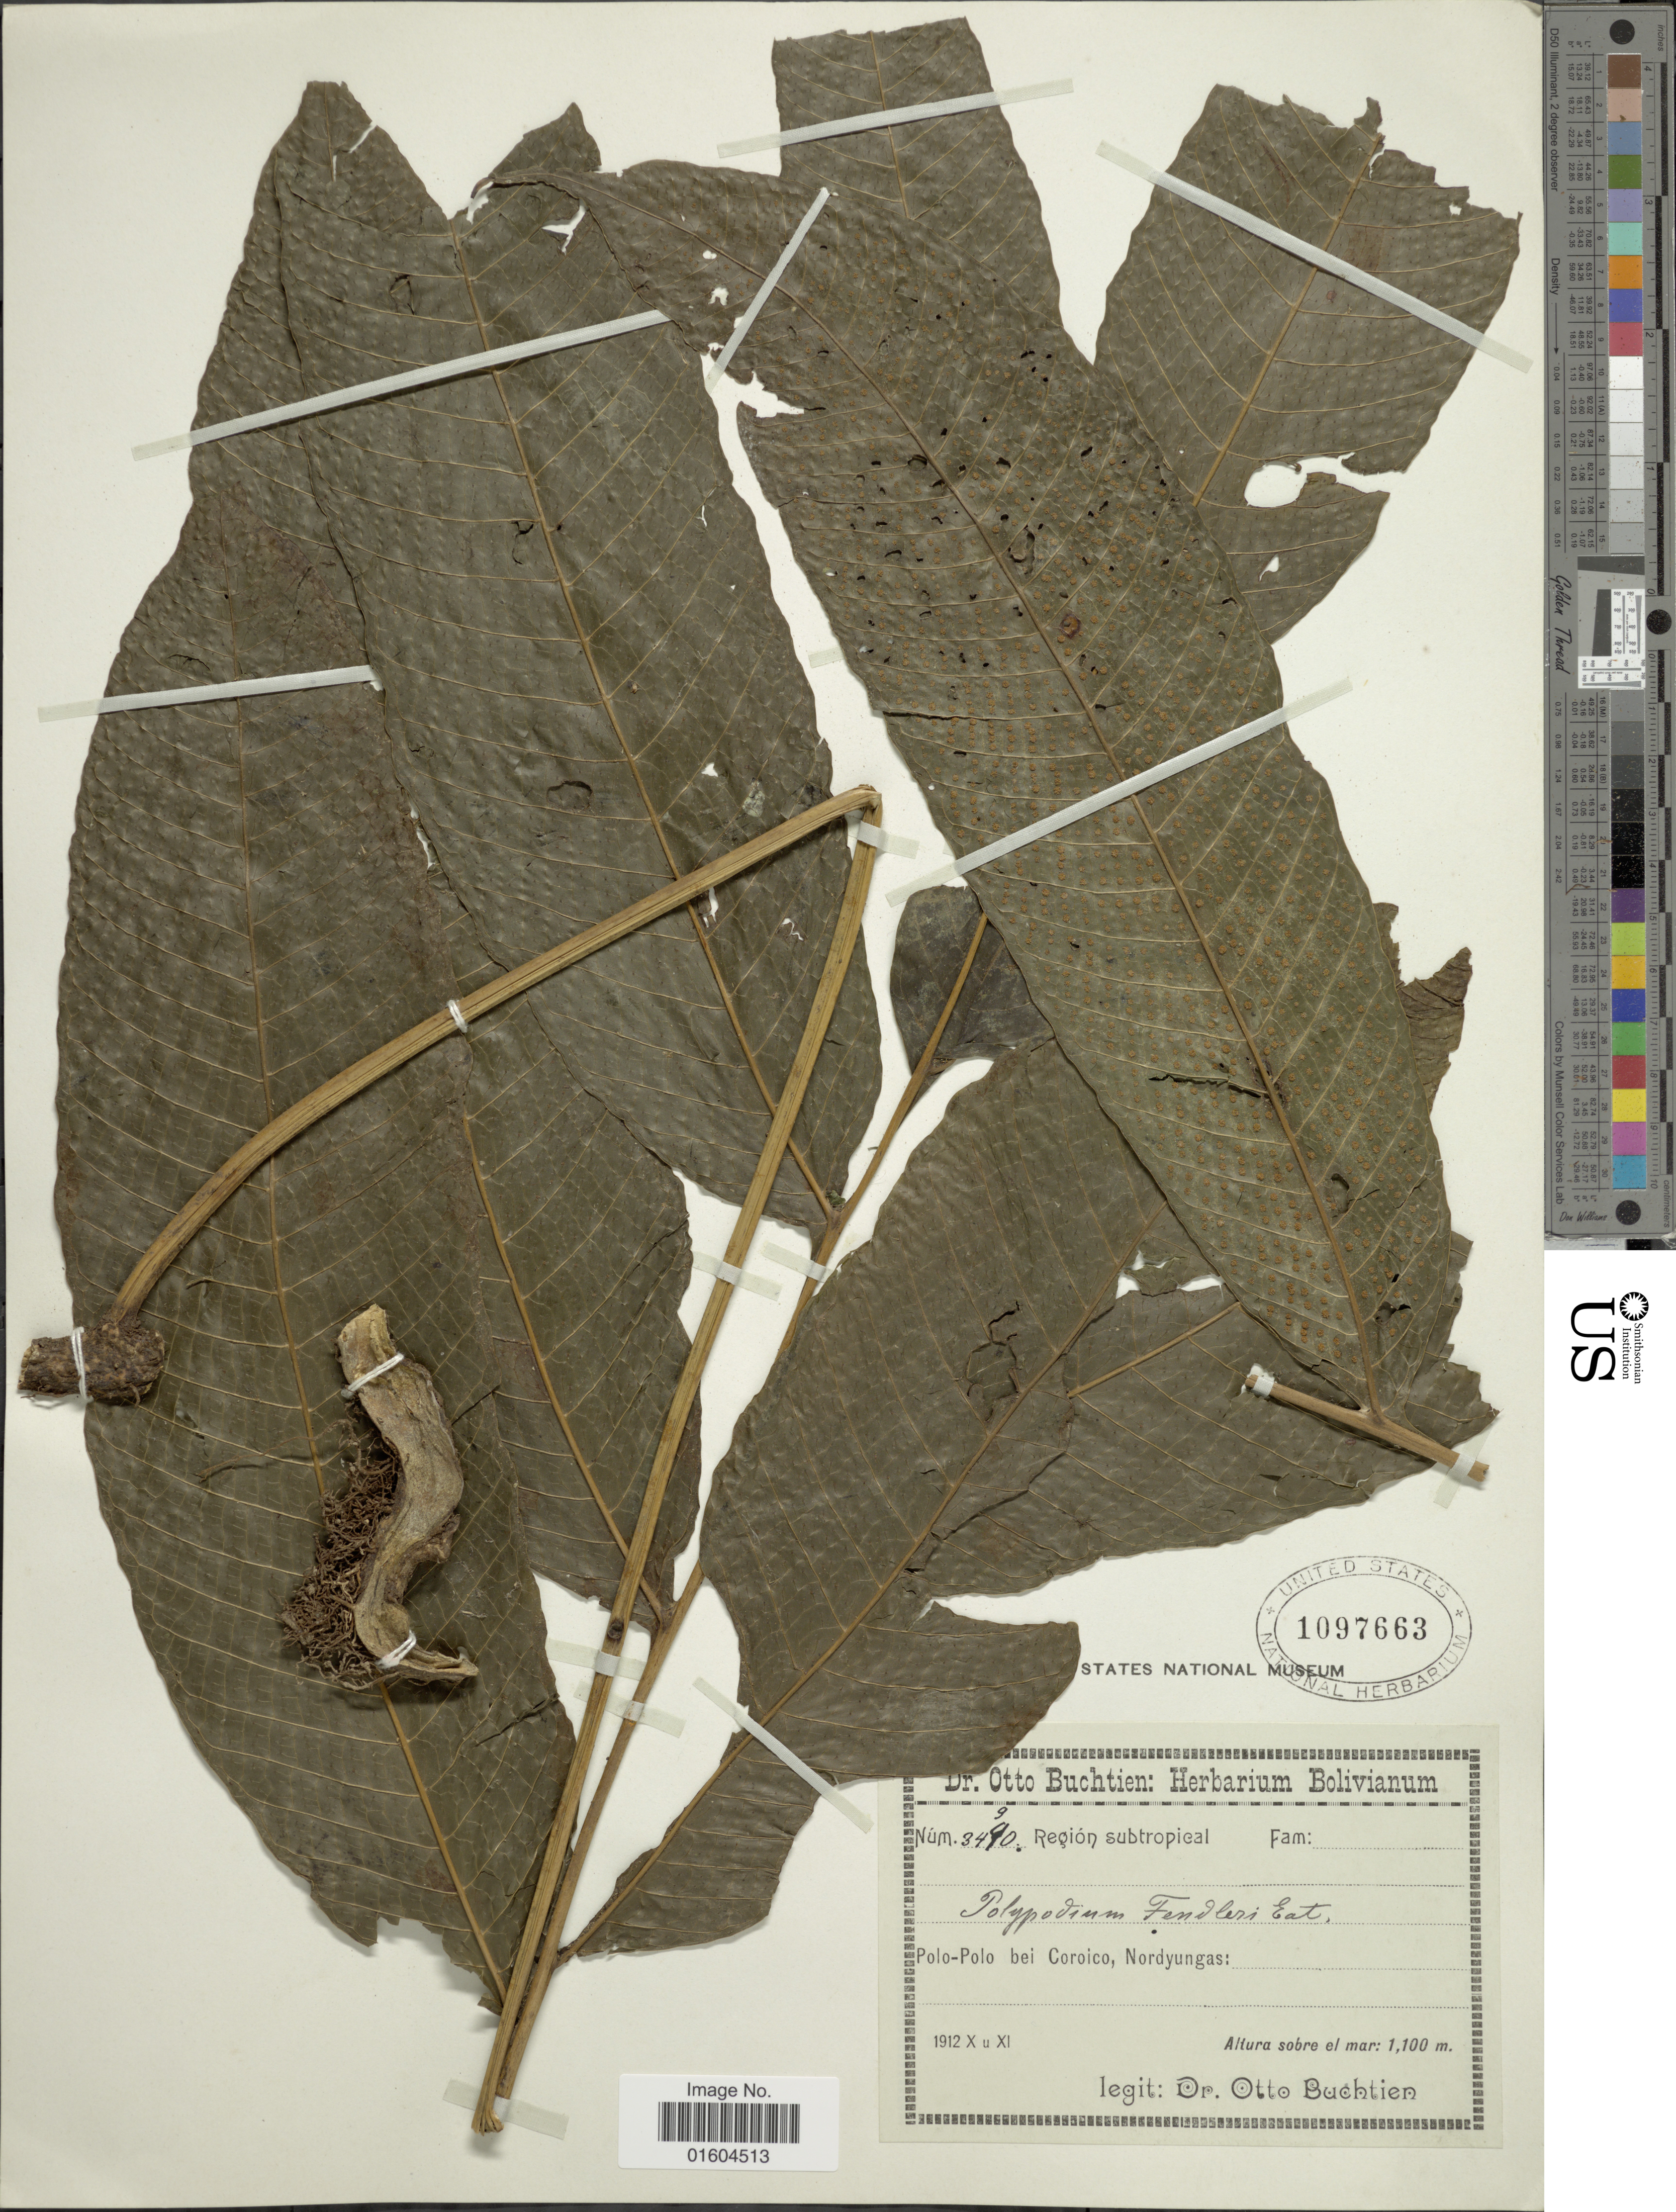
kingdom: Plantae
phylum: Tracheophyta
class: Polypodiopsida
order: Polypodiales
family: Polypodiaceae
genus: Campyloneurum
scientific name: Campyloneurum magnificum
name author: T. Moore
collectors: O. Buchtien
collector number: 3490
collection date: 1912-10/1912-11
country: Bolivia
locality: Bolivianum, Region subtropical, Polo-Polo bei Coroico, Nordyungas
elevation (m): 1100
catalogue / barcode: US 1097663